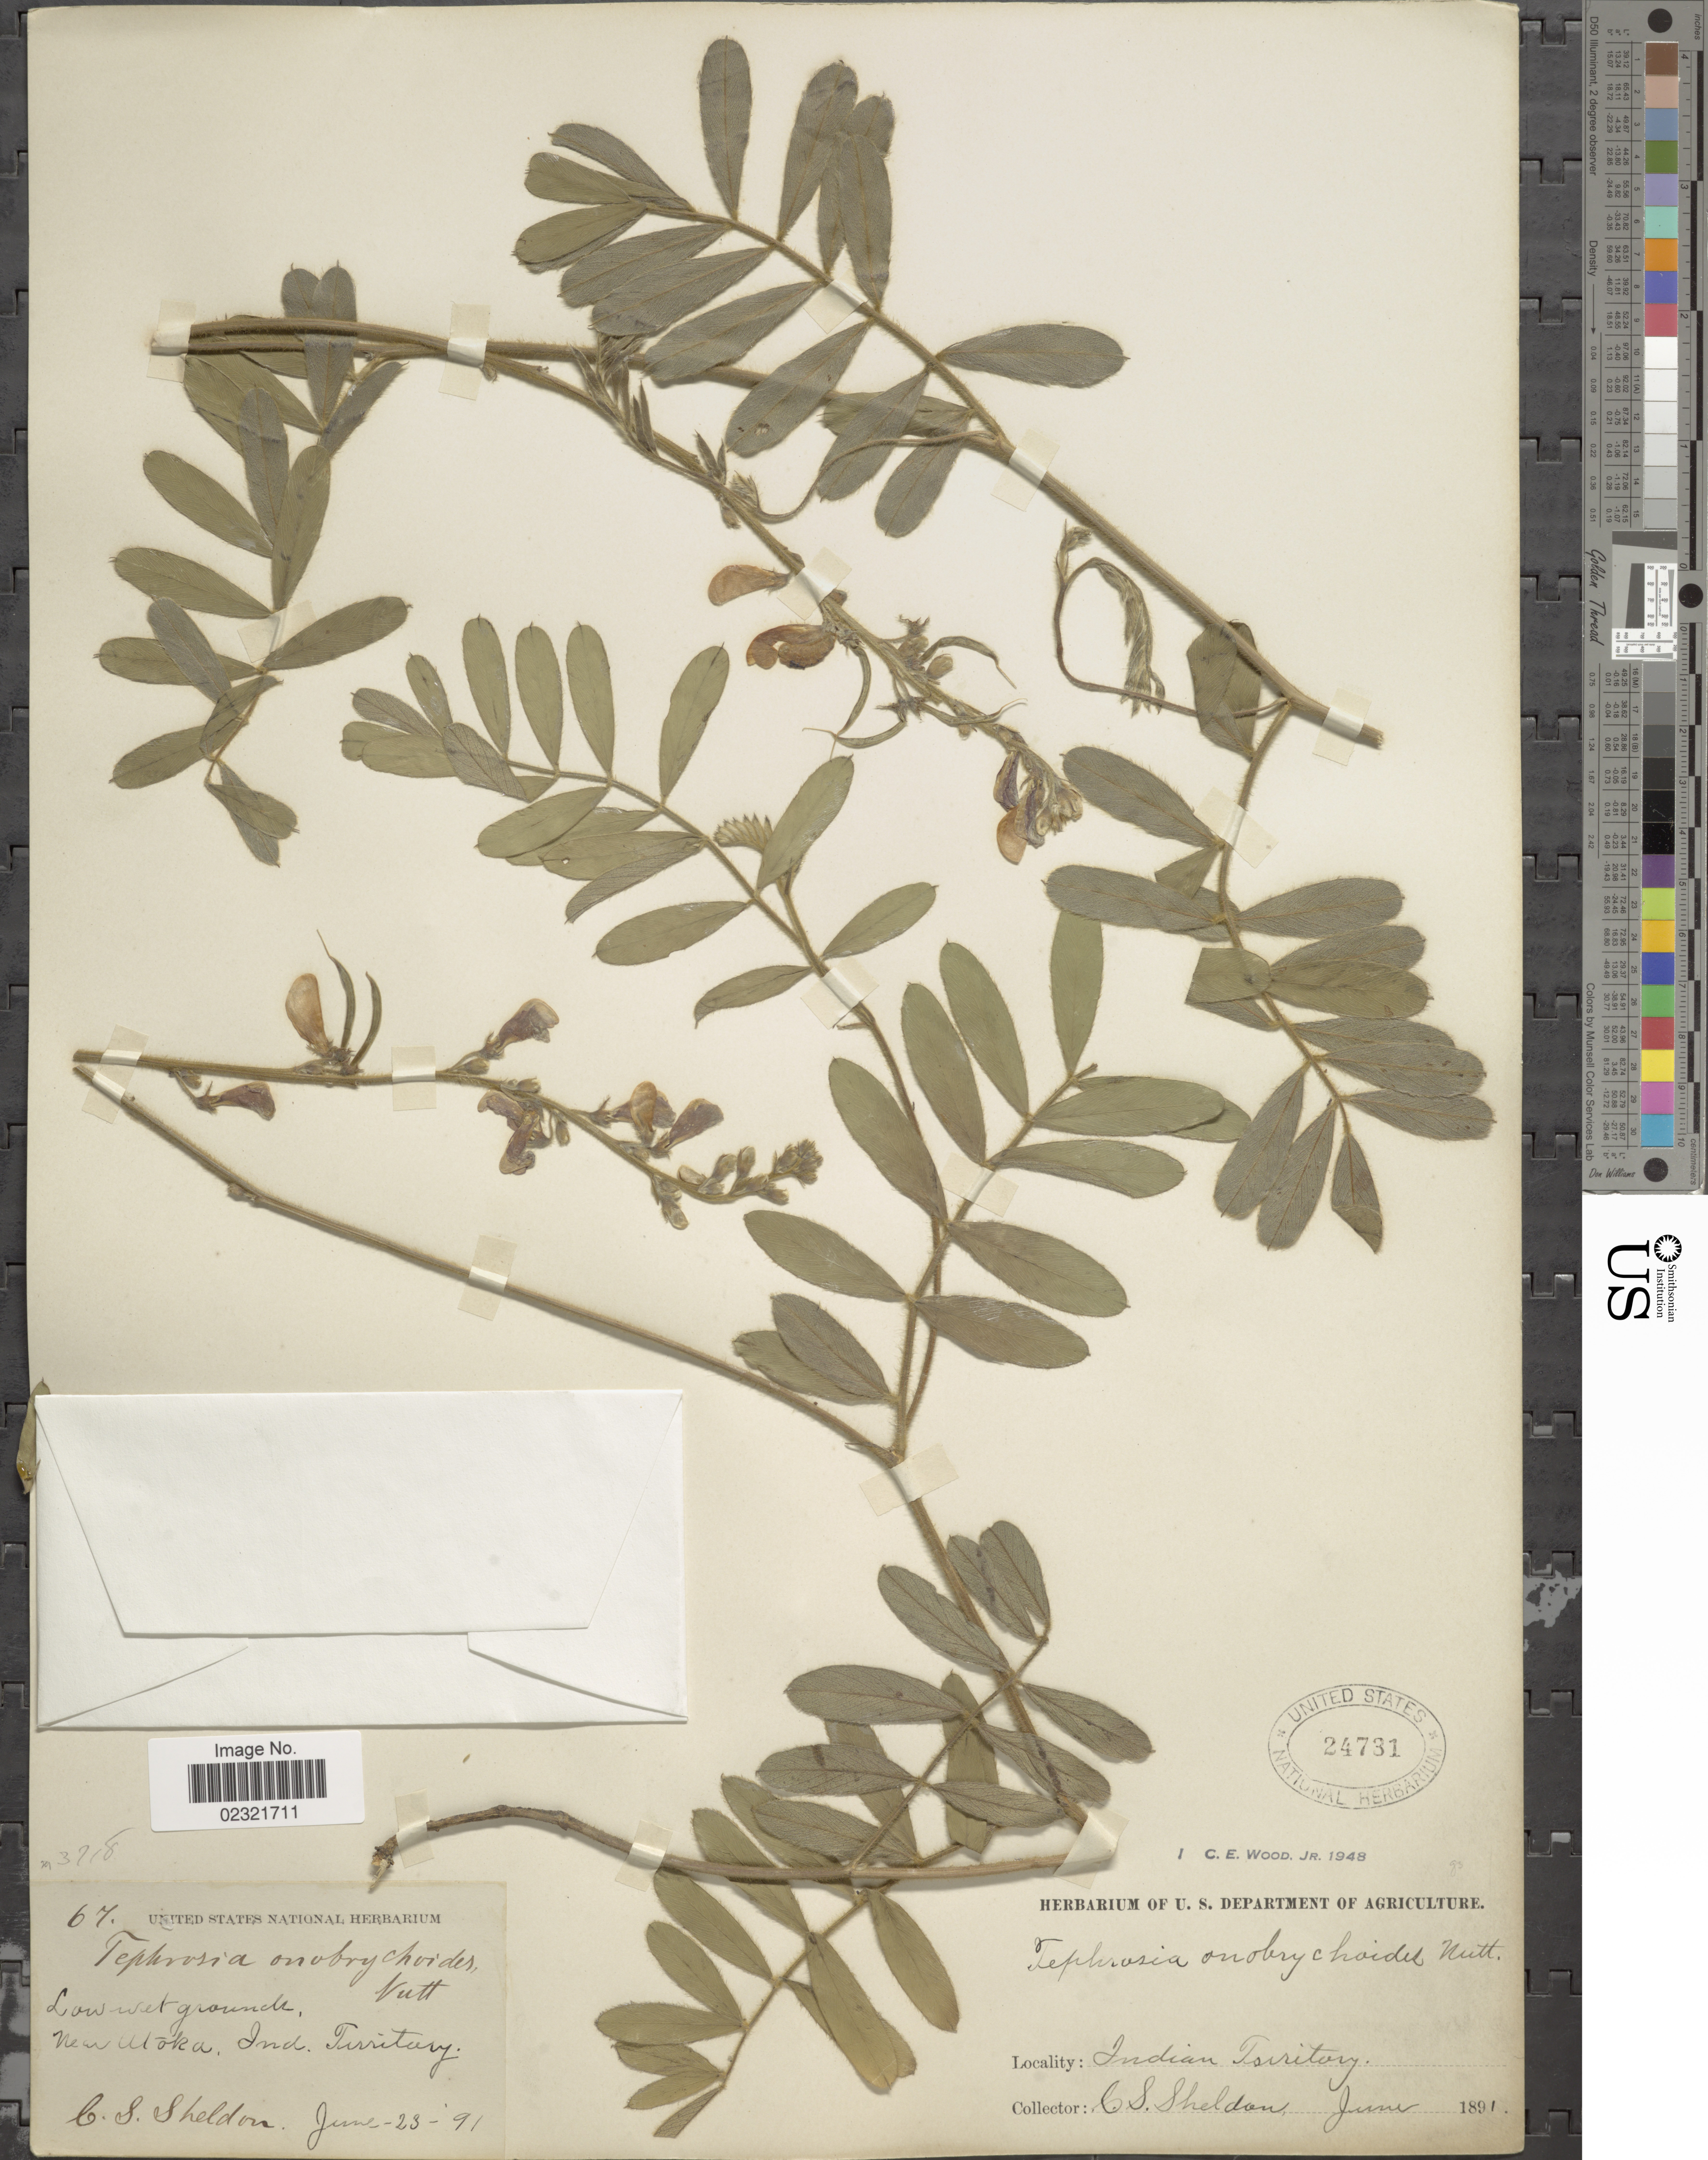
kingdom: Plantae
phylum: Tracheophyta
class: Magnoliopsida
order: Fabales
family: Fabaceae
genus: Tephrosia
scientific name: Tephrosia onobrychoides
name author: Nutt.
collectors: C. S. Sheldon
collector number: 67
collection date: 1891-06-23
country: United States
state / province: Oklahoma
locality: Low wet grounds, Near Atoka, Indian Territory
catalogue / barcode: US 24731